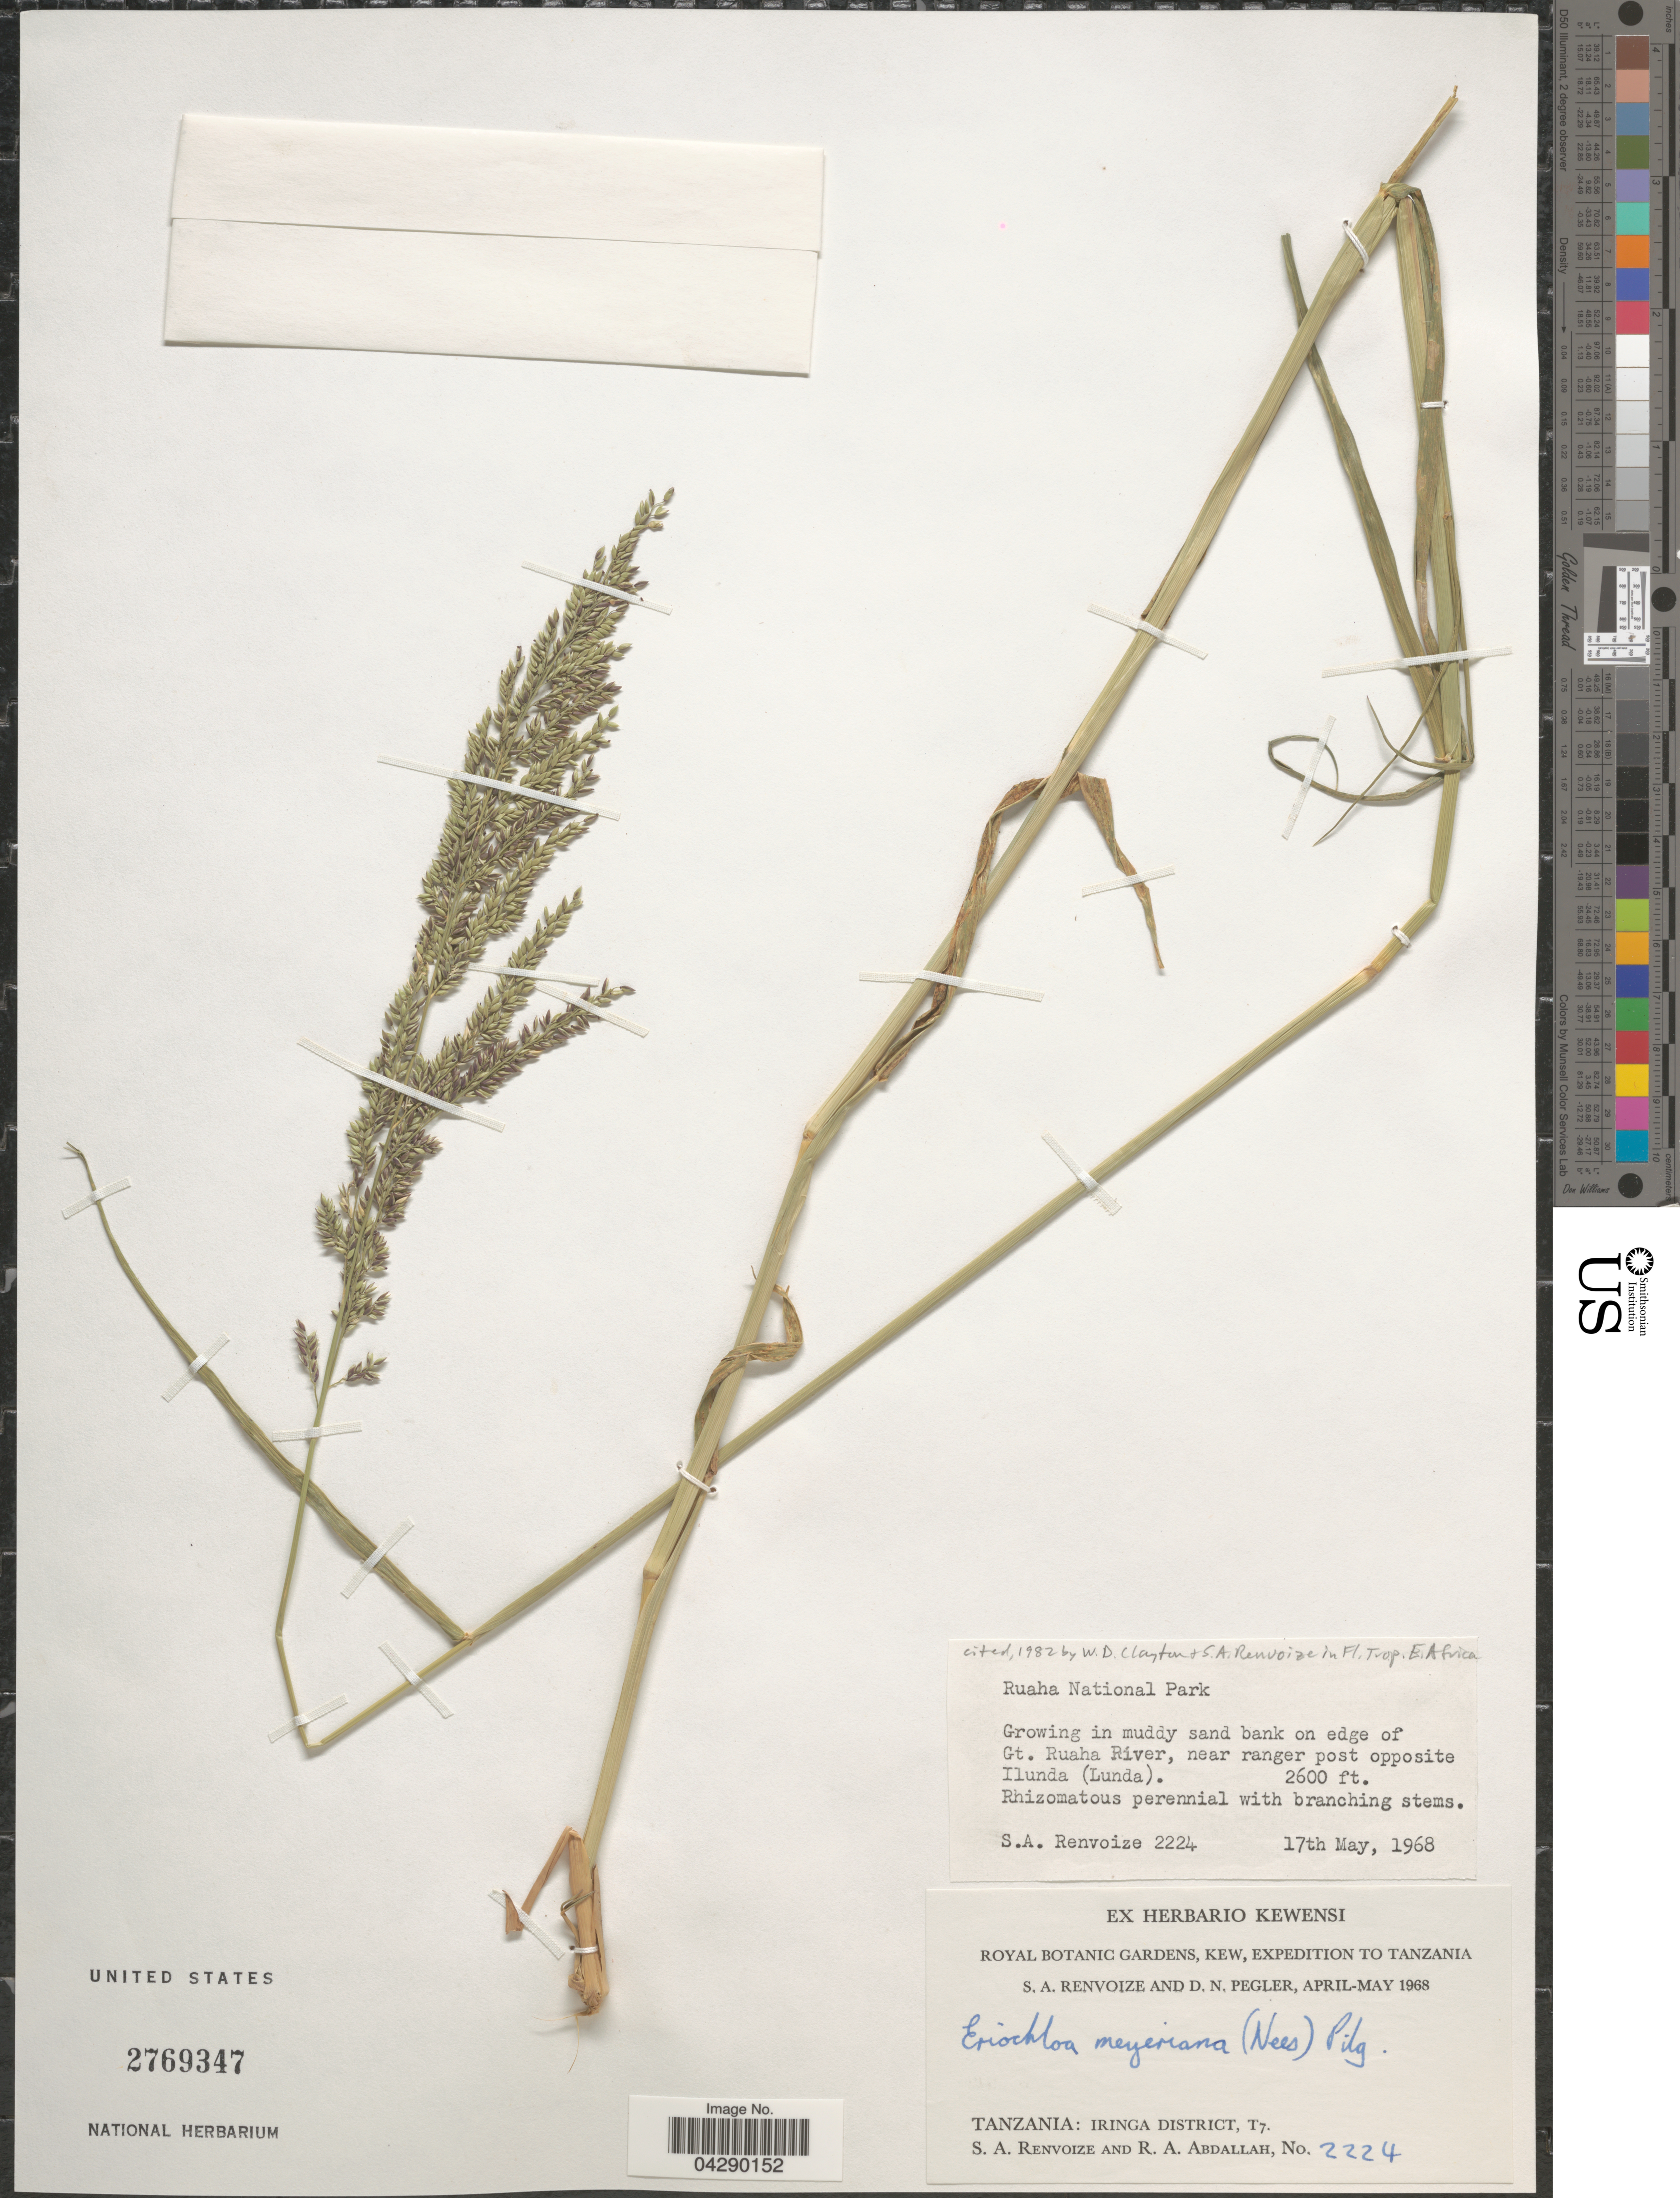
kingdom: Plantae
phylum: Tracheophyta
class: Liliopsida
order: Poales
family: Poaceae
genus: Eriochloa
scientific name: Eriochloa meyeriana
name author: (Nees) Pilg.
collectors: S. A. Renvoize & R. Abdallah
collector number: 2224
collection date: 1968-05-17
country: Tanzania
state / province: Iringa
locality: Expedition to Tanzania. Tanzania: Iringa District, T7. Ruaha National Park. Growing in muddy sand bank on edge of Gt. Ruaha River, near ranger post opposite Ilunda (Lunda).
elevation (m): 792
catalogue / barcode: US 2769347